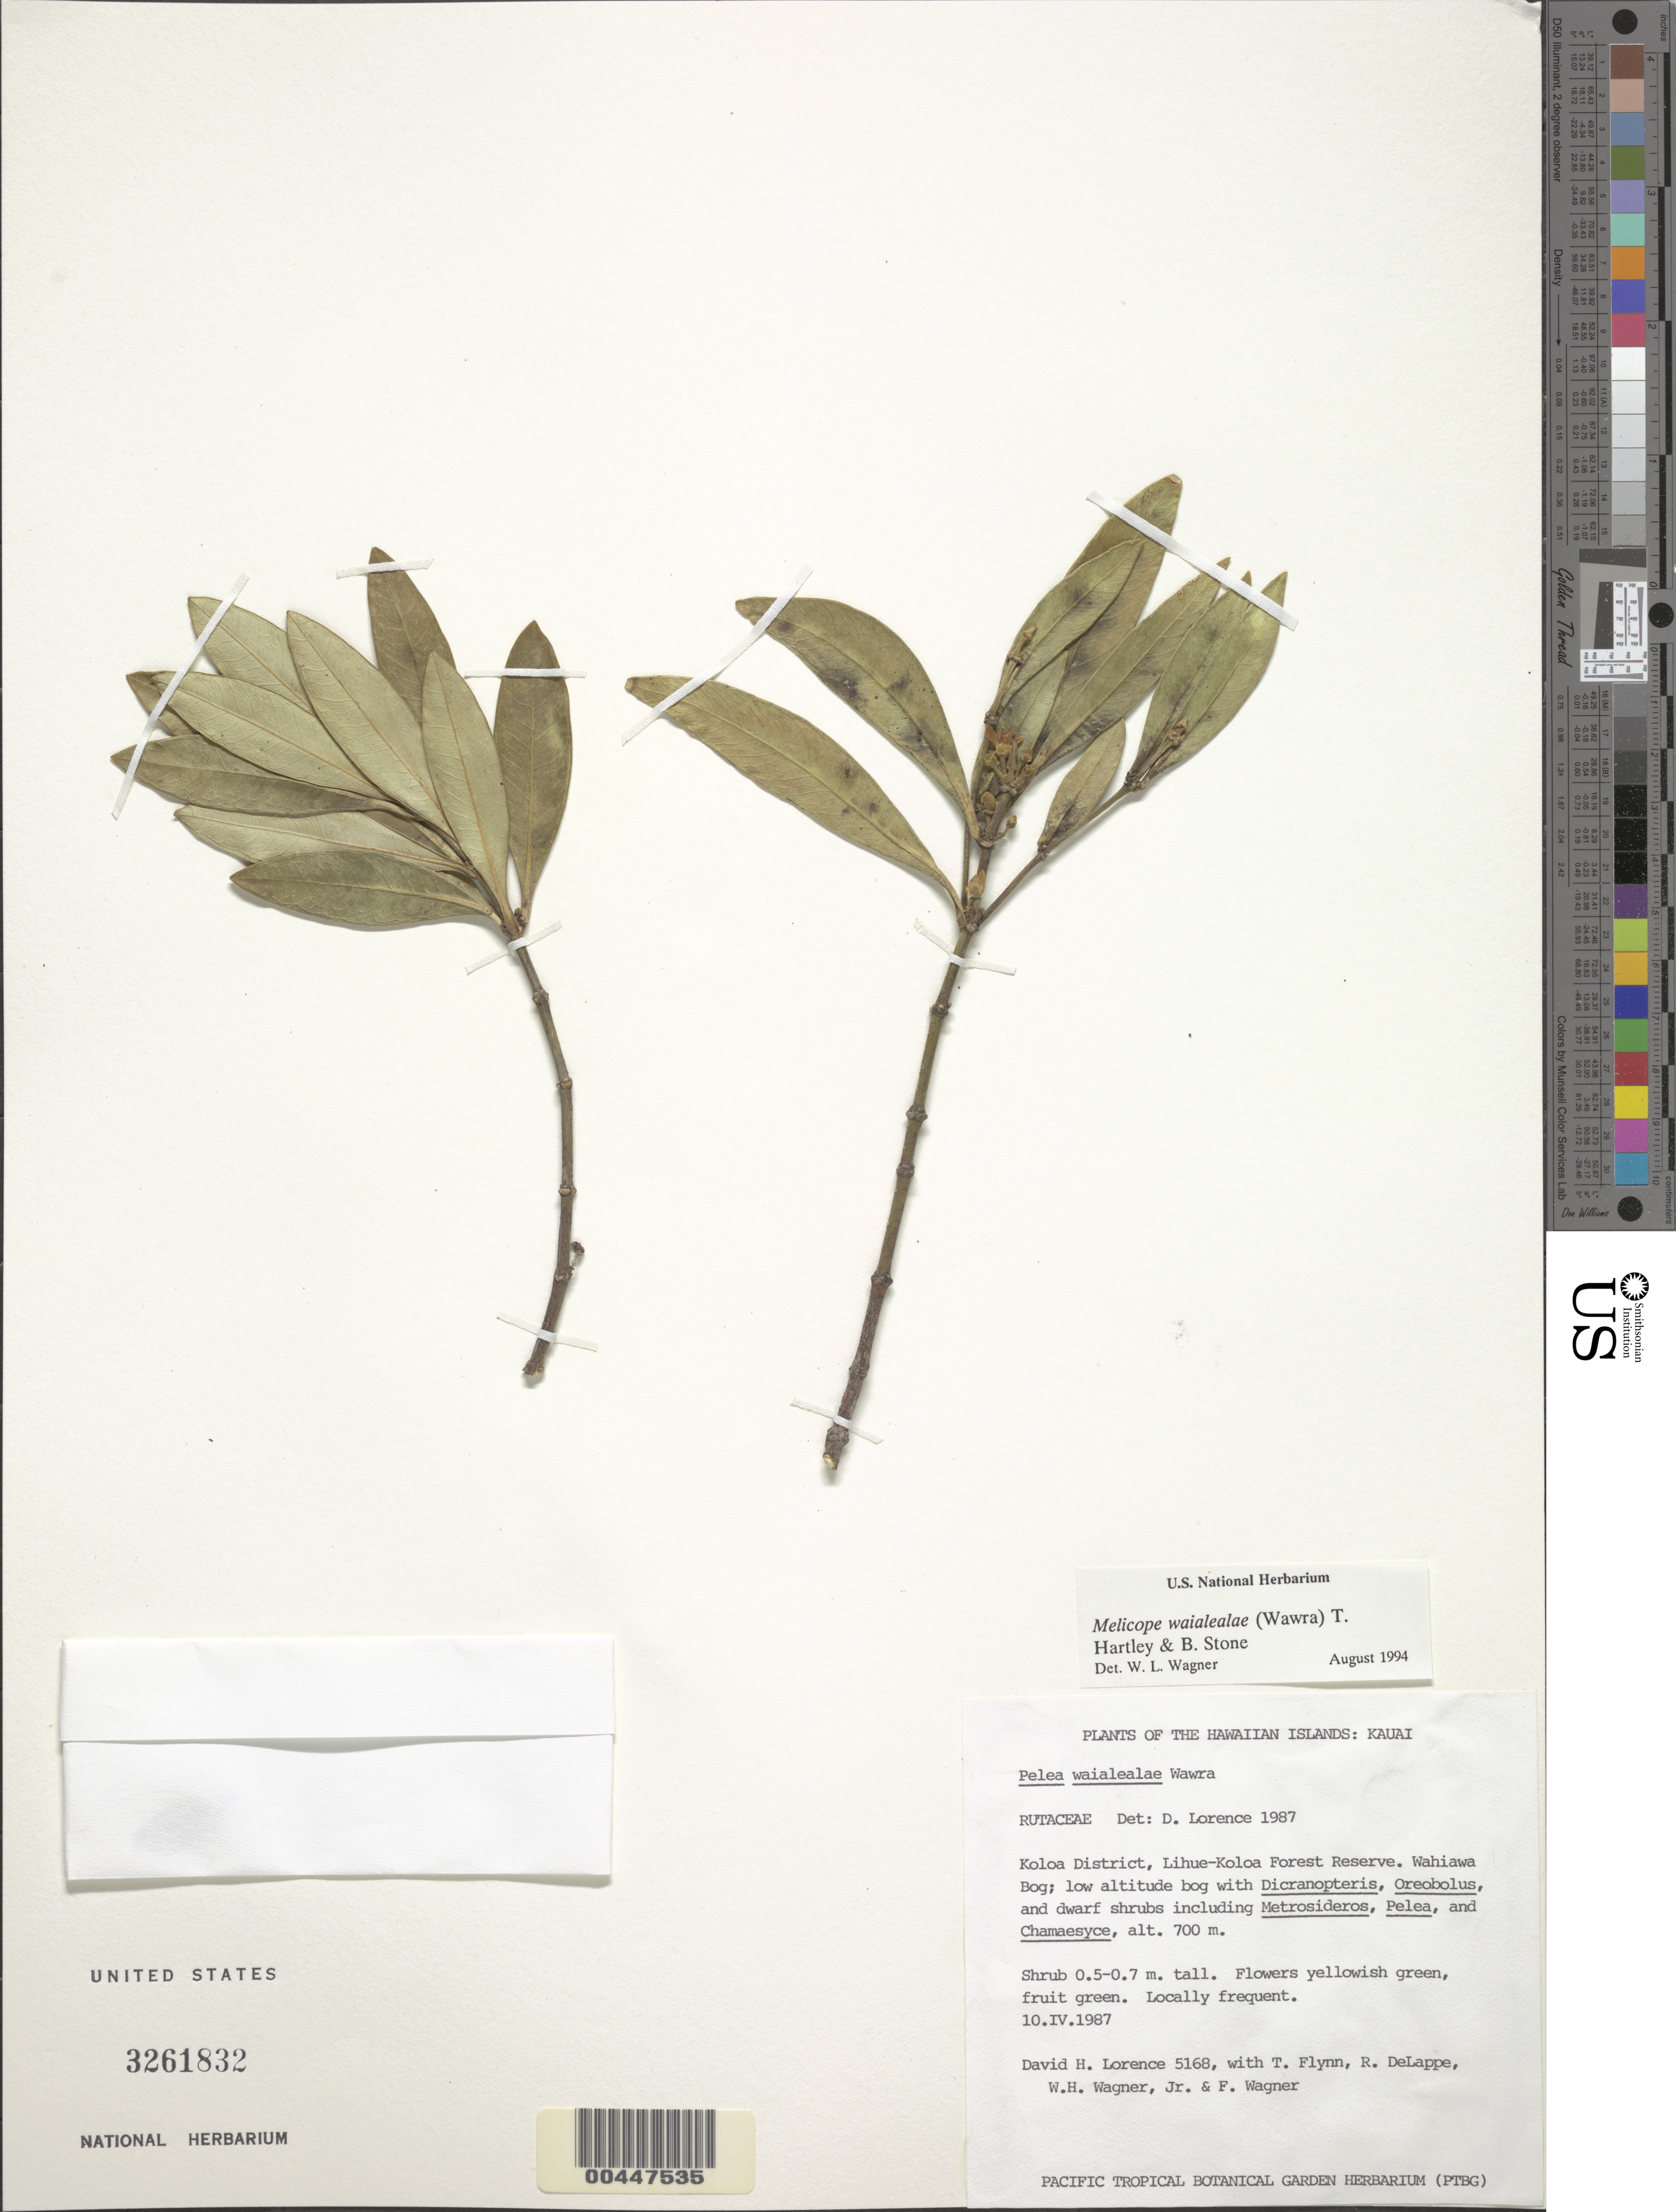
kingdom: Plantae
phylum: Tracheophyta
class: Magnoliopsida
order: Sapindales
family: Rutaceae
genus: Melicope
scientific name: Melicope waialealae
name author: (Wawra) T.G. Hartley & B.C. Stone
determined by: Wagner, W. L., (BOT), Smithsonian Institution - National Museum of Natural History (UNITED STATES)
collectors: D. Lorence, T. W. Flynn, R. DeLappe & W. H. Wagner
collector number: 5168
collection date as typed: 10 Apr 1987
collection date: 1987-04-10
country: United States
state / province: Hawaii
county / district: Kauai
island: Kaua'i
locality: Koloa Dist.; Lihue-Koloa Forest Reserve, Wahiawa Bog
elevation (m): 700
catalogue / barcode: US 3261832